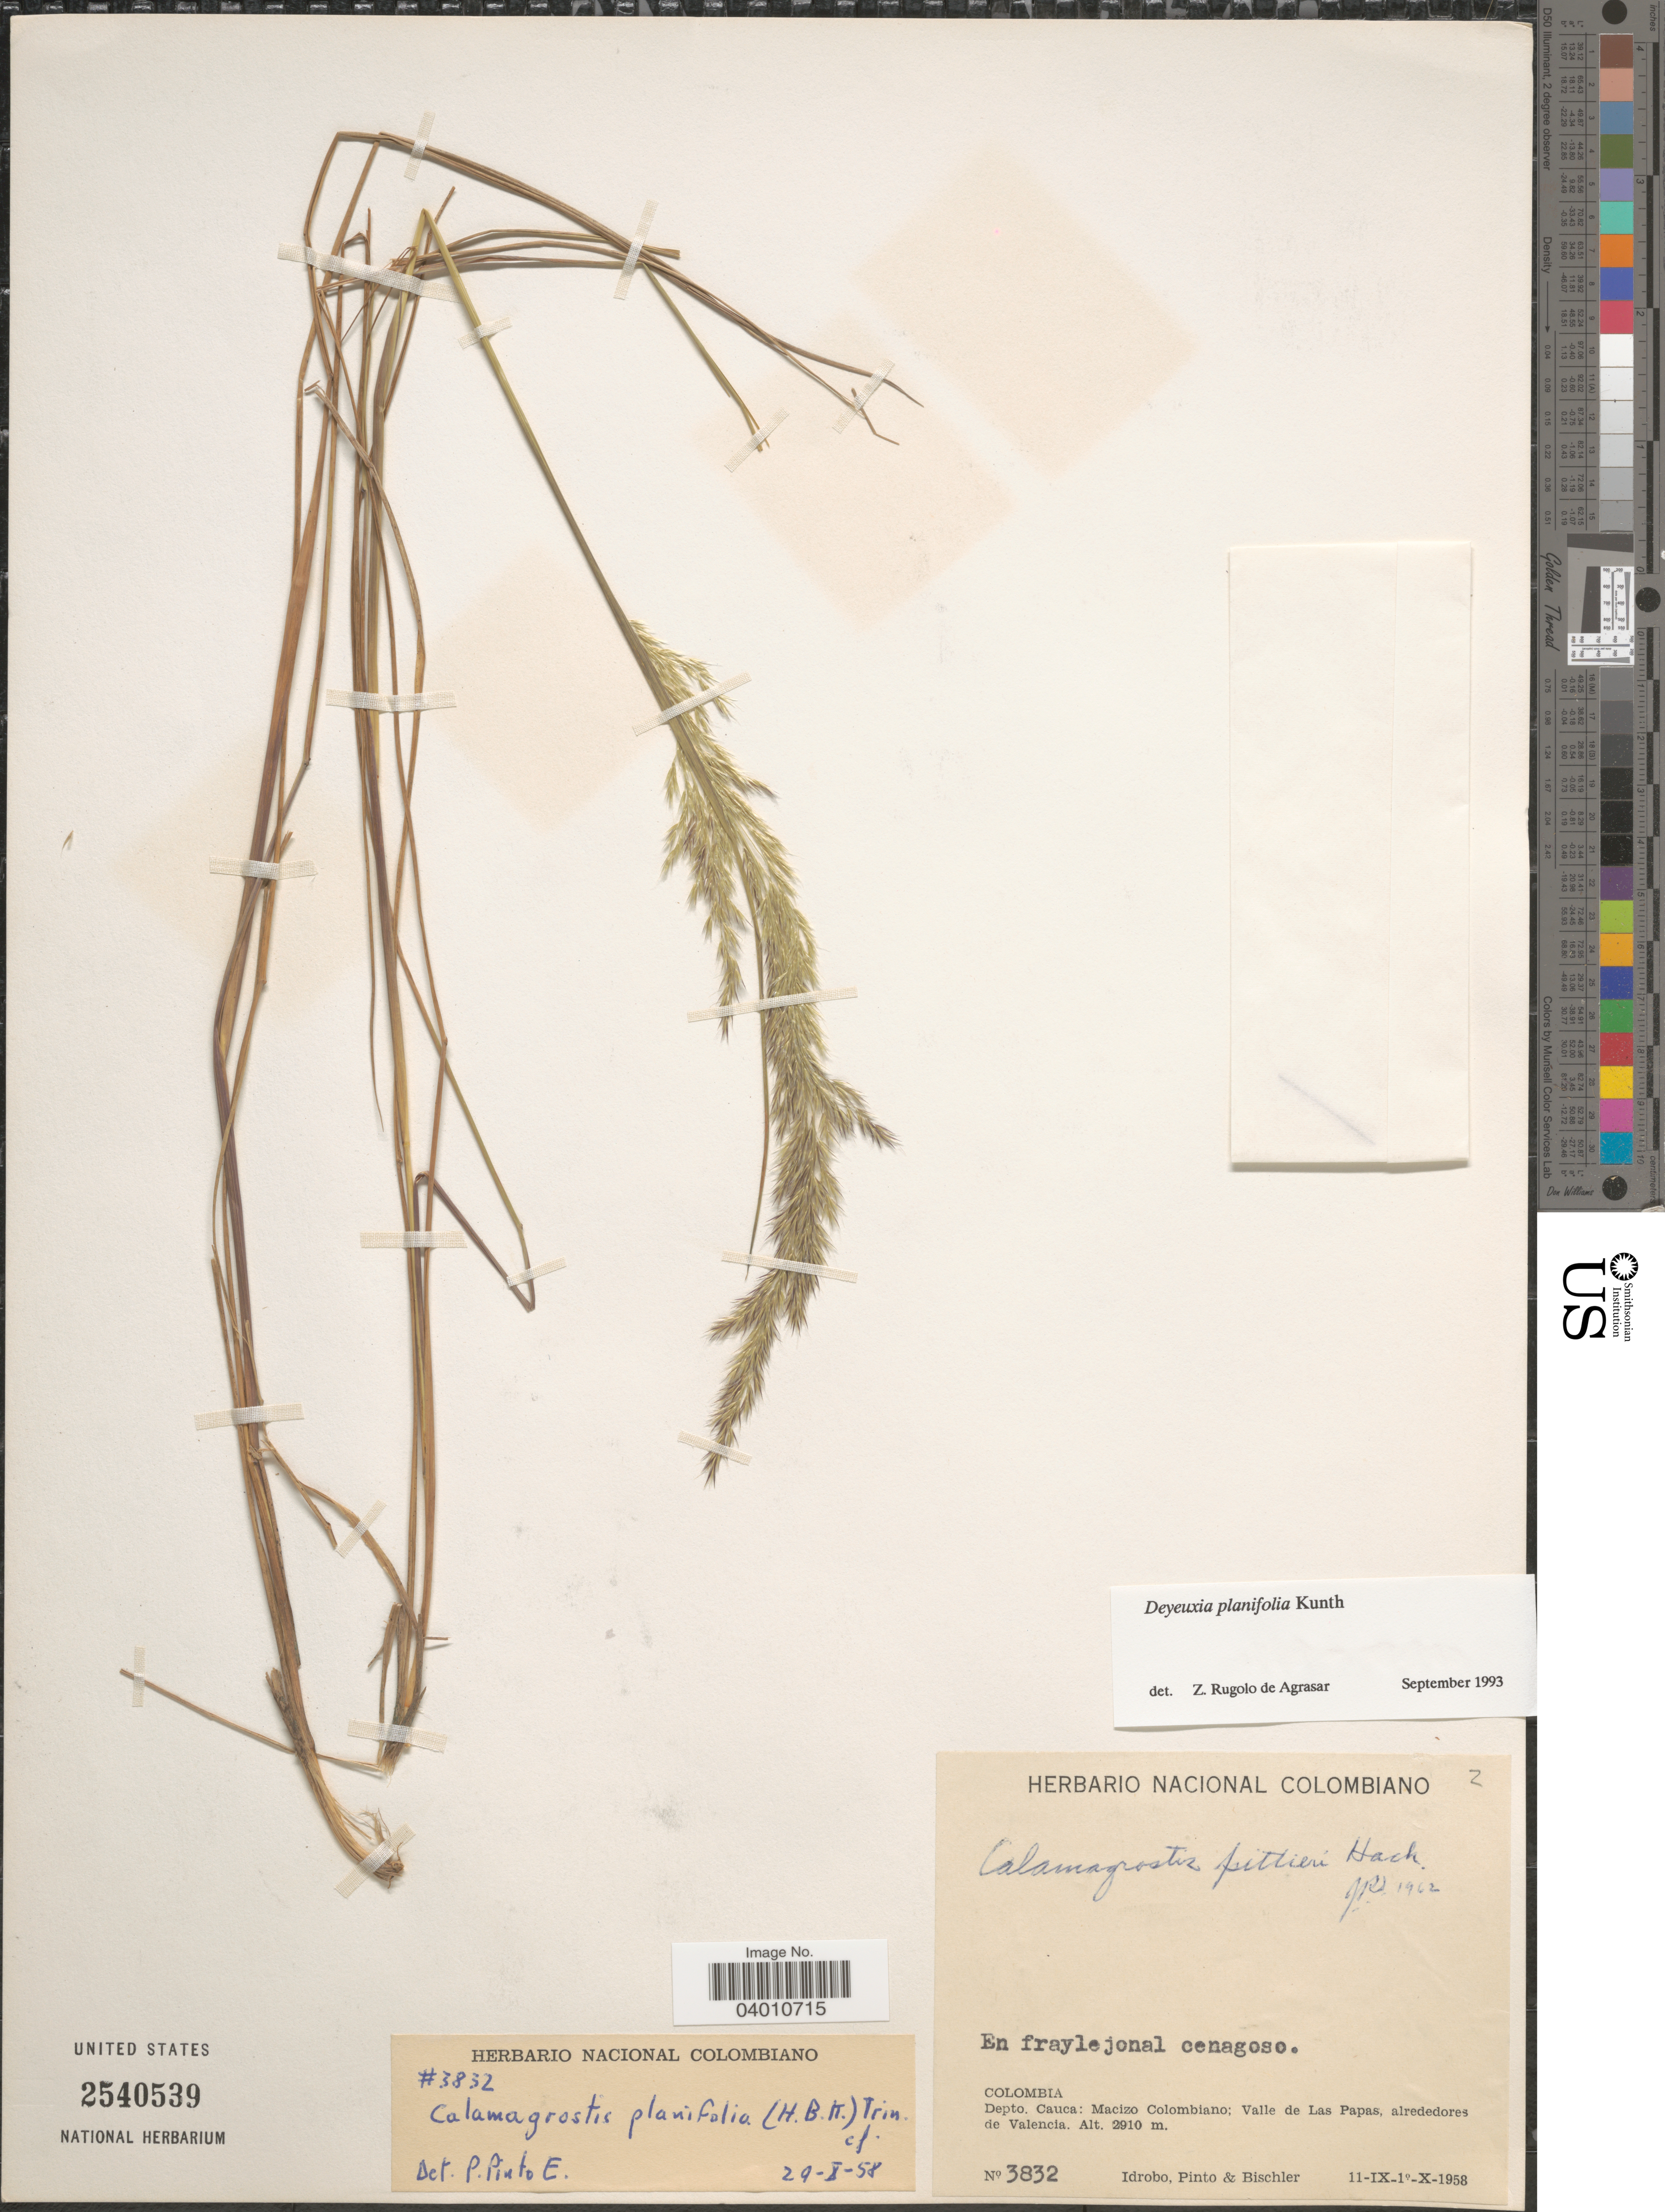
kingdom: Plantae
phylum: Tracheophyta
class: Liliopsida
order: Poales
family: Poaceae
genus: Peyritschia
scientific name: Peyritschia planifolia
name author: (Kunth) P.M. Peterson et al.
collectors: -- Idrobo, Pinto, -- & -. Bischler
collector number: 3832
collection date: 1958-09-11/1958-10-10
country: Colombia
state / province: Cauca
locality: Depto. Cauca: Macizo Colombiano; Valle de Las Papas, alrededores de Valencia.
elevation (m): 2910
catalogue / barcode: US 2540539